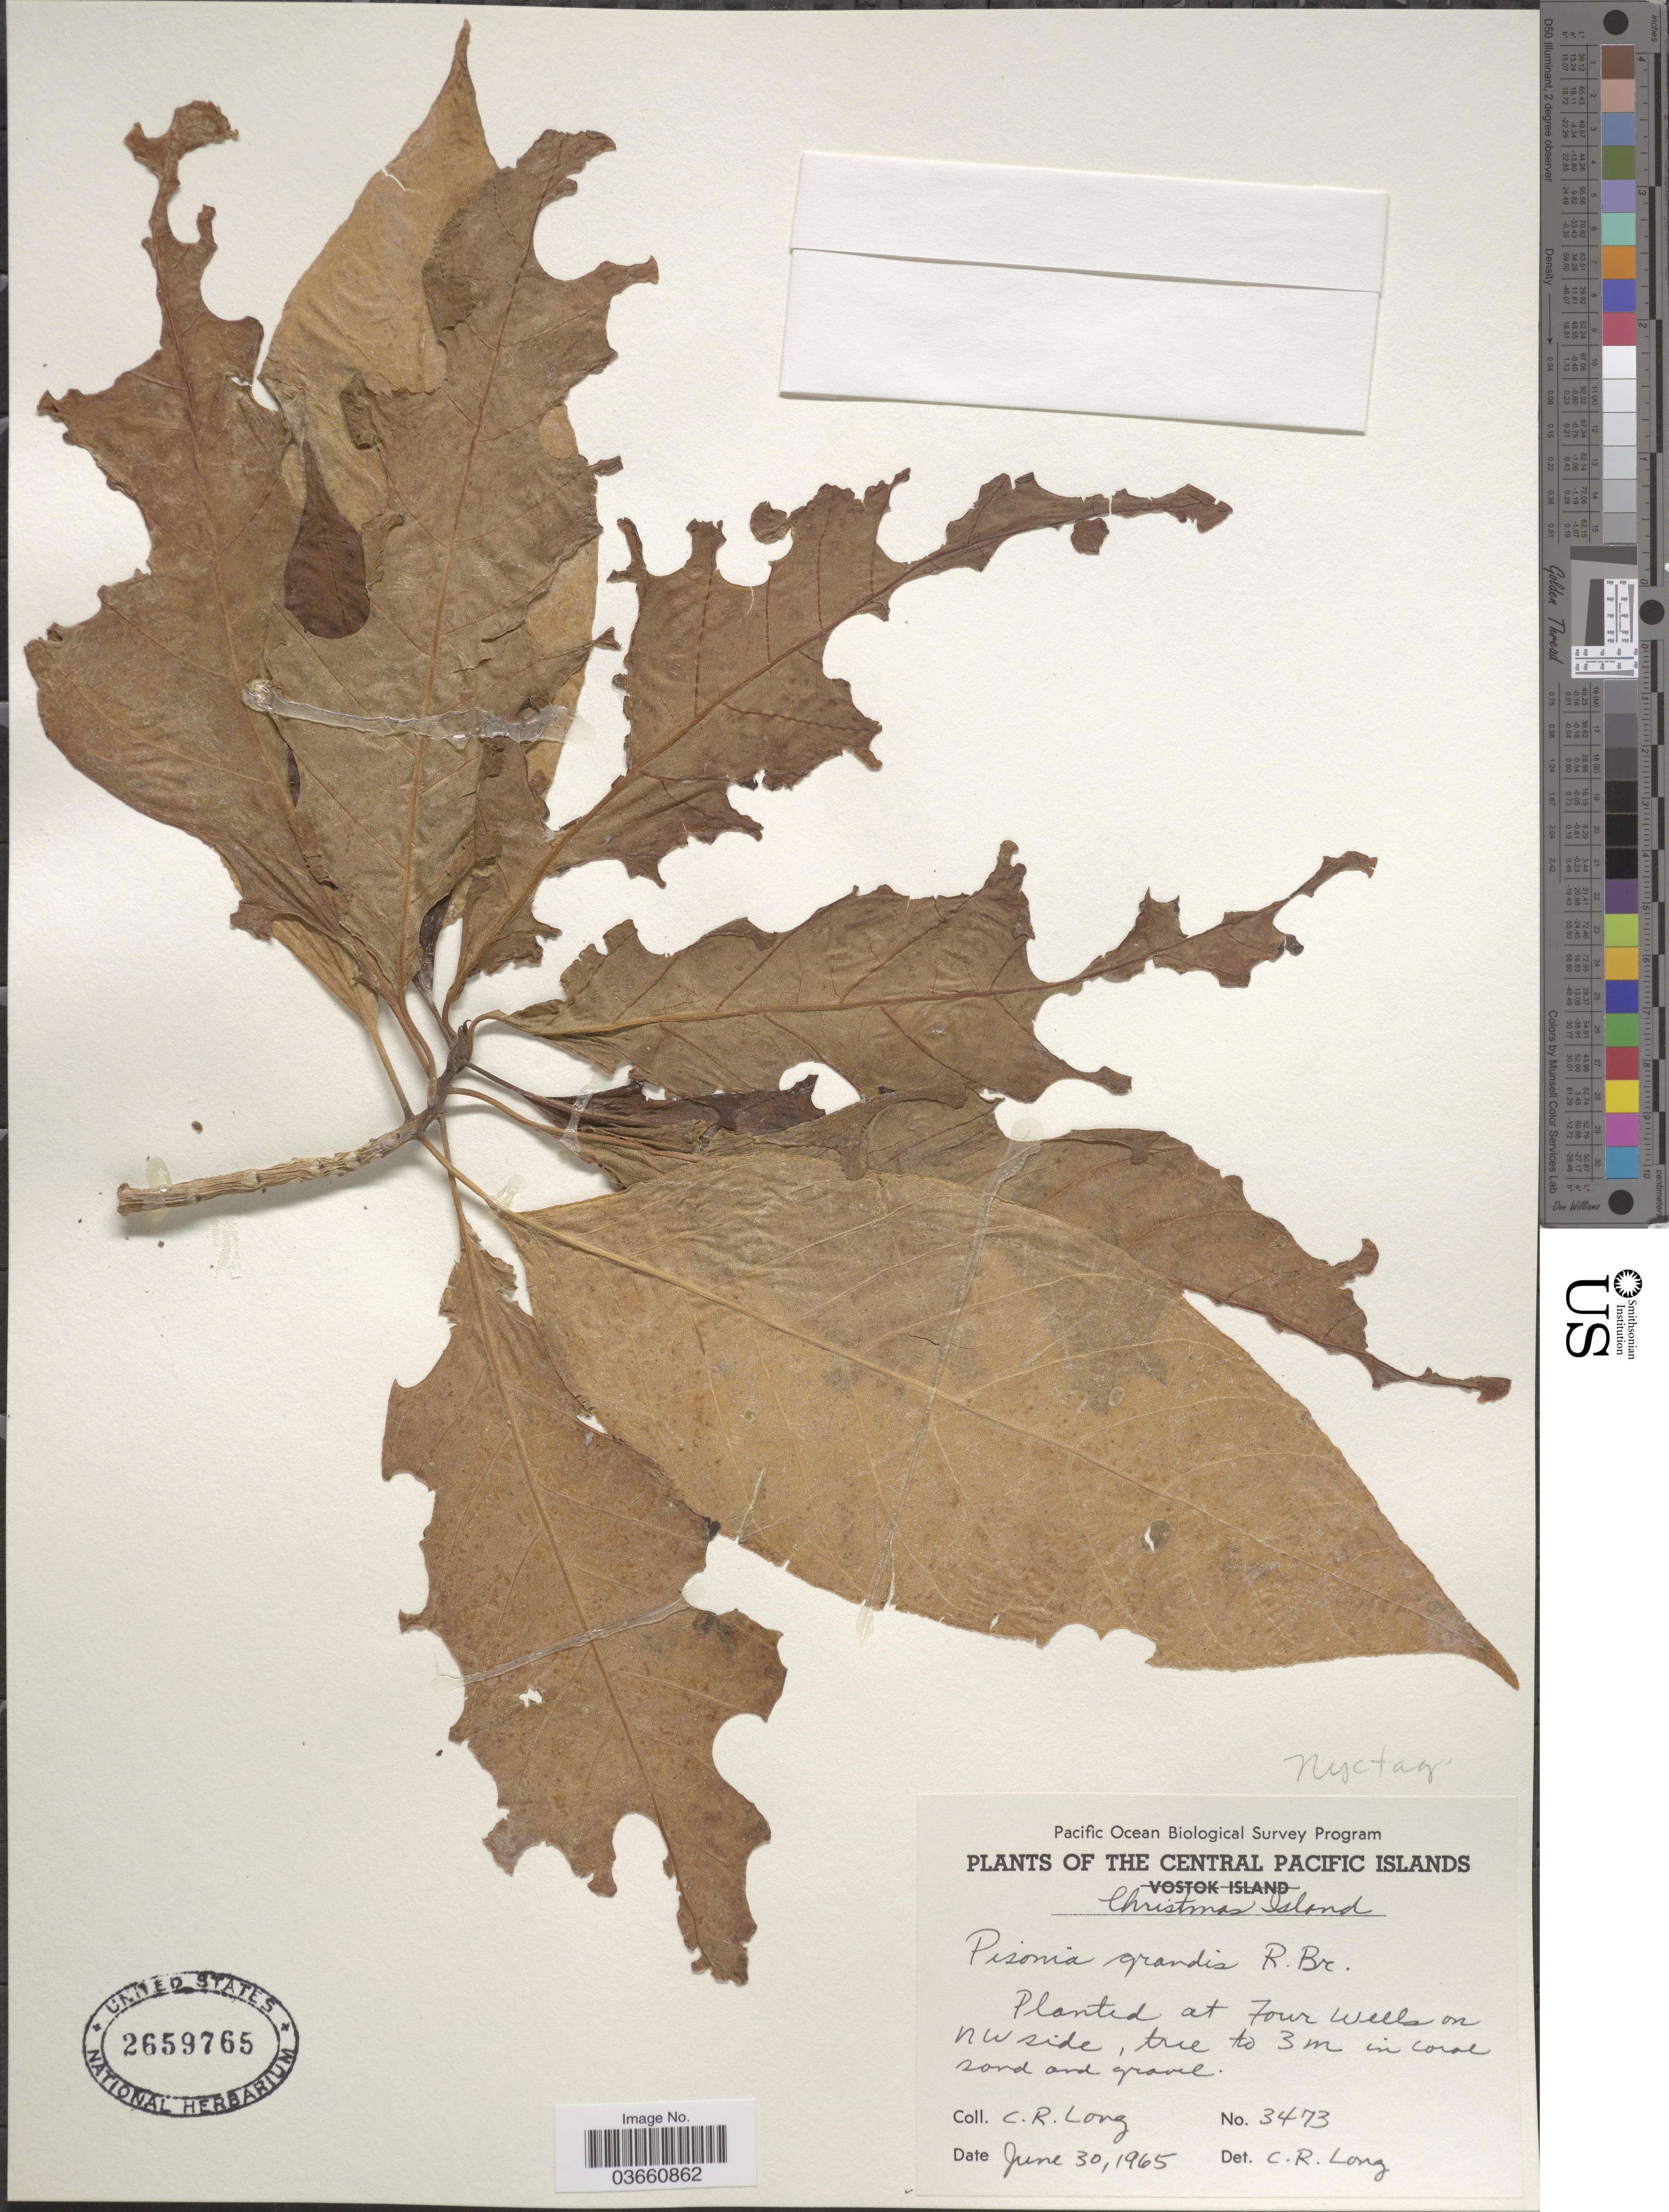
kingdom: Plantae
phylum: Tracheophyta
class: Magnoliopsida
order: Caryophyllales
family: Nyctaginaceae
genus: Pisonia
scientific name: Pisonia grandis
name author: R. Br.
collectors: C. R. Long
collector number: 3473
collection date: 1965-06-30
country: Kiribati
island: Kiritimati [Christmas] Atoll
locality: Central Pacific Islands. Christmas Island. At Four Wells on NW side.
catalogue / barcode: US 2659765